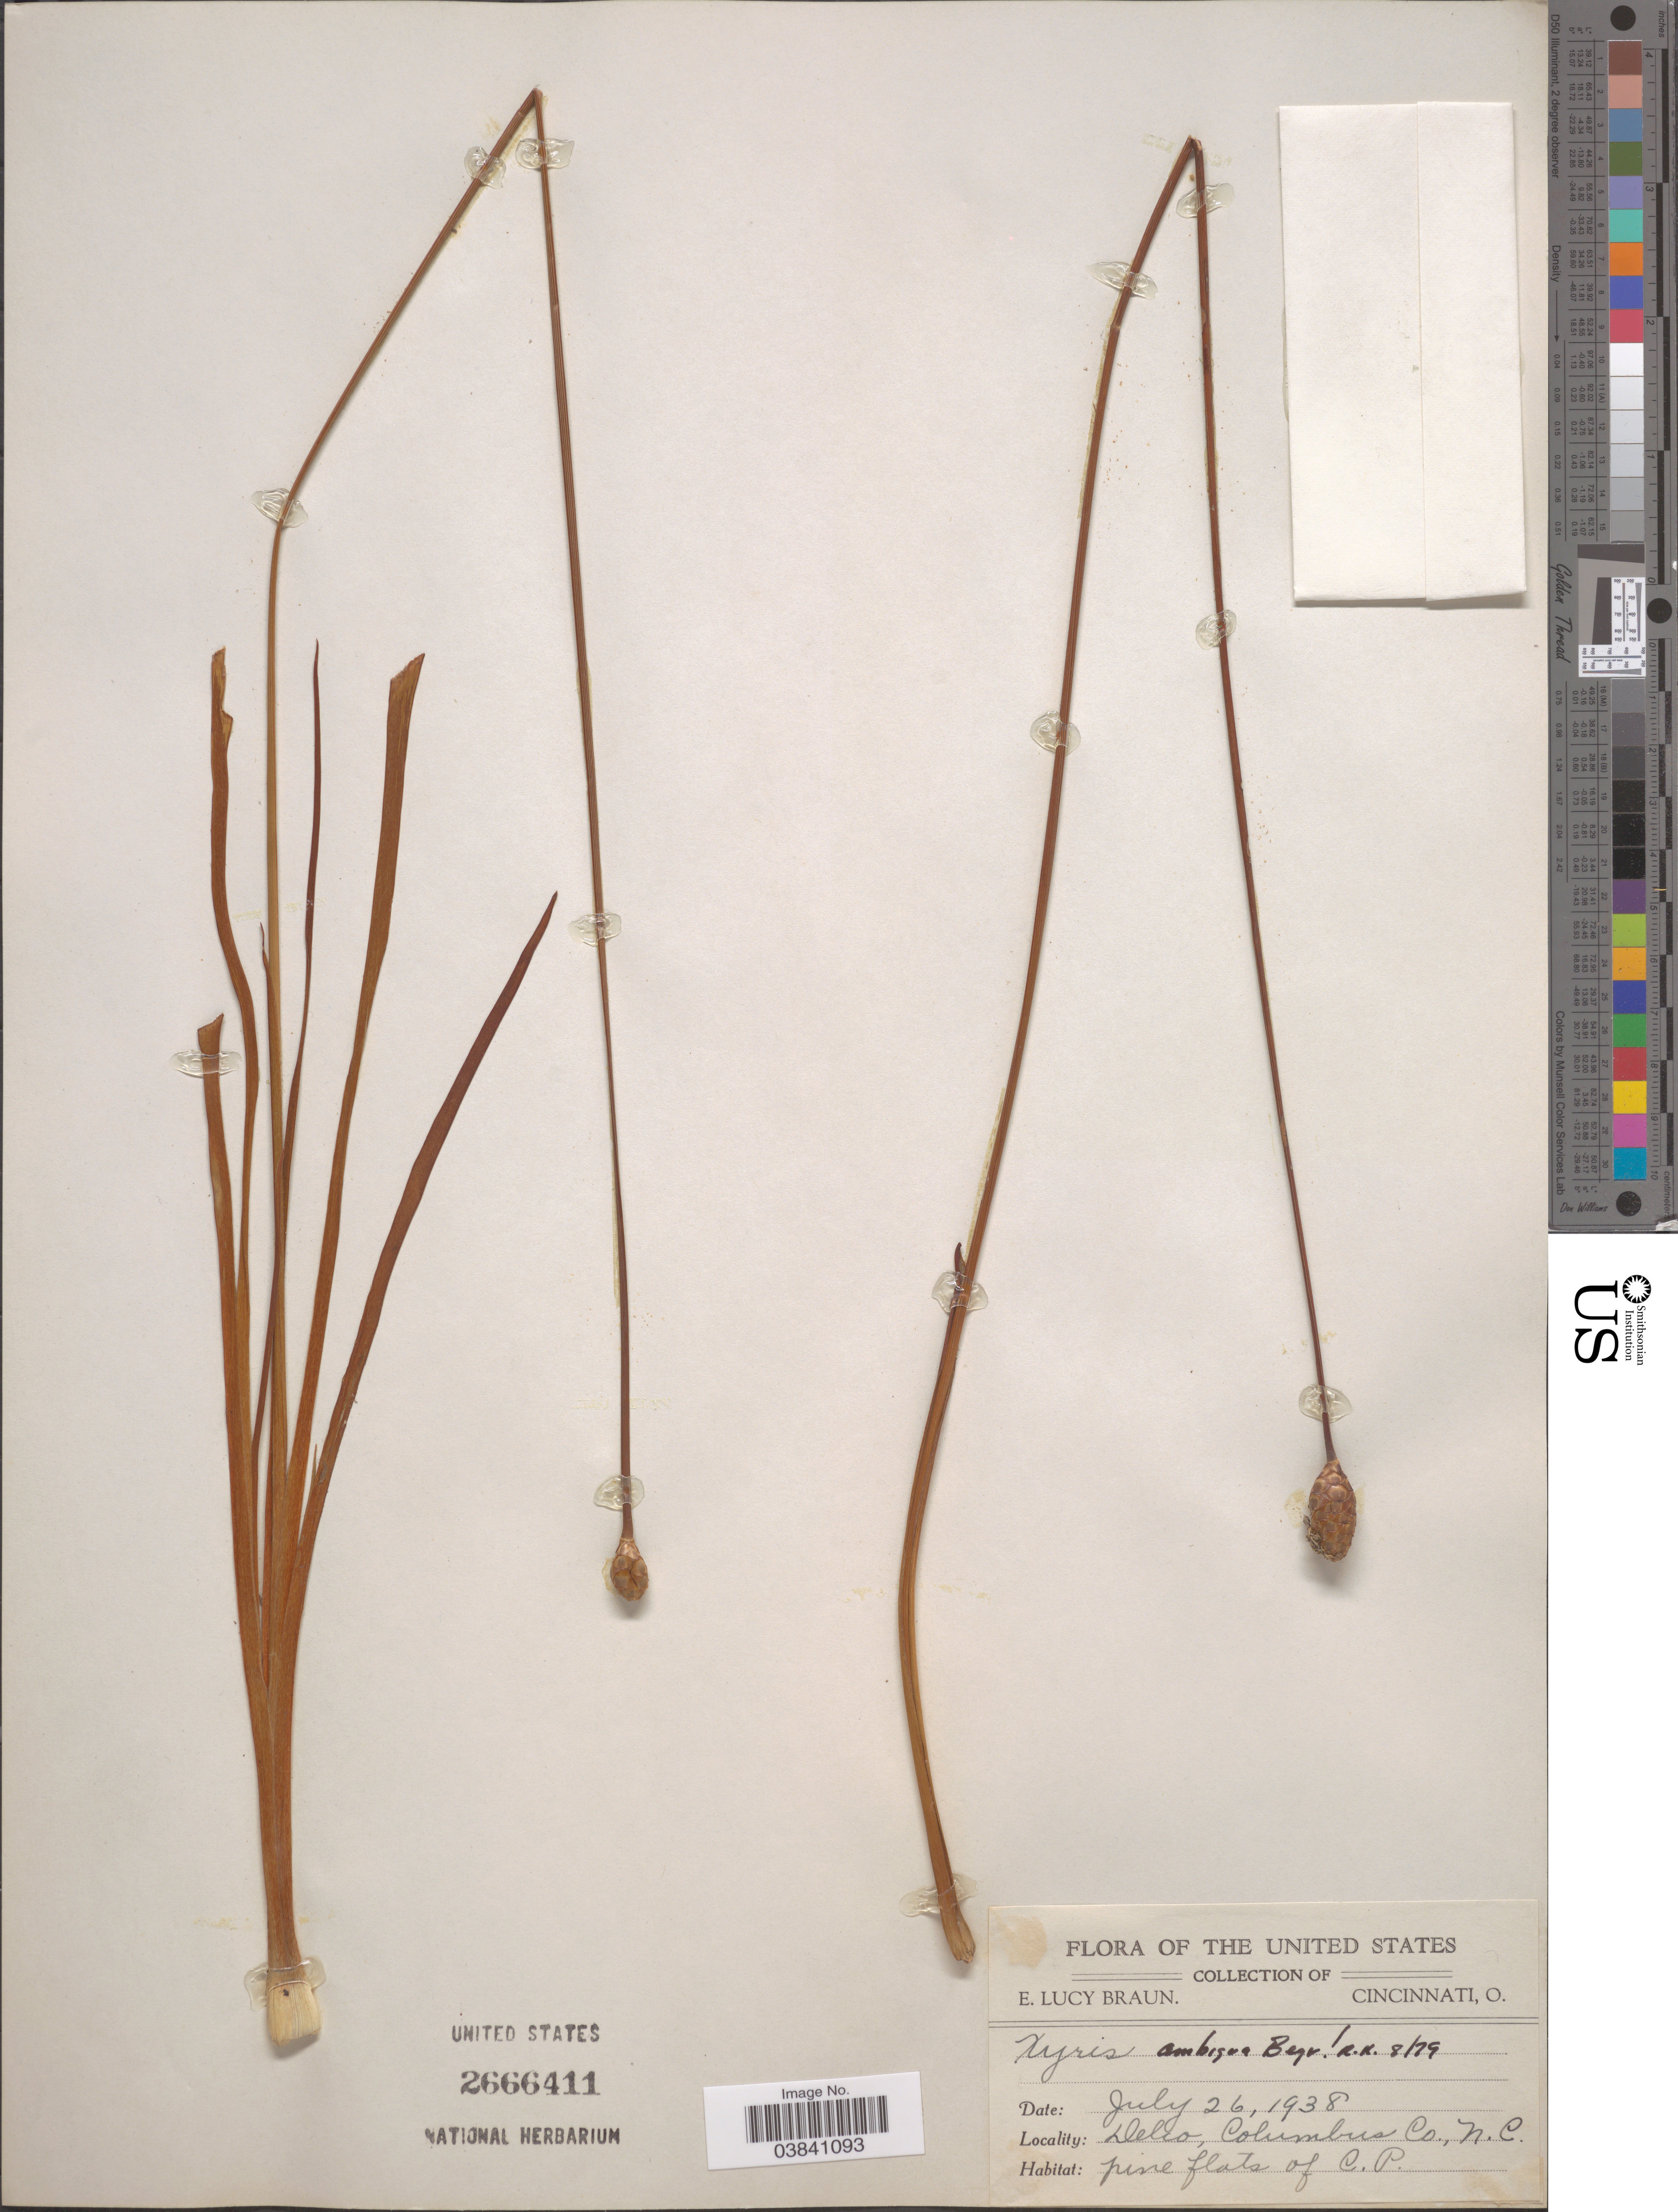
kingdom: Plantae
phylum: Tracheophyta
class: Liliopsida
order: Poales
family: Xyridaceae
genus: Xyris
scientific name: Xyris ambigua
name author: Beyr. ex Kunth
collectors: E. L. Braun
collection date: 1938-07-26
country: United States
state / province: North Carolina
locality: Delco, Columbus Co. Pine flats of C.P.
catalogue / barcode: US 2666411